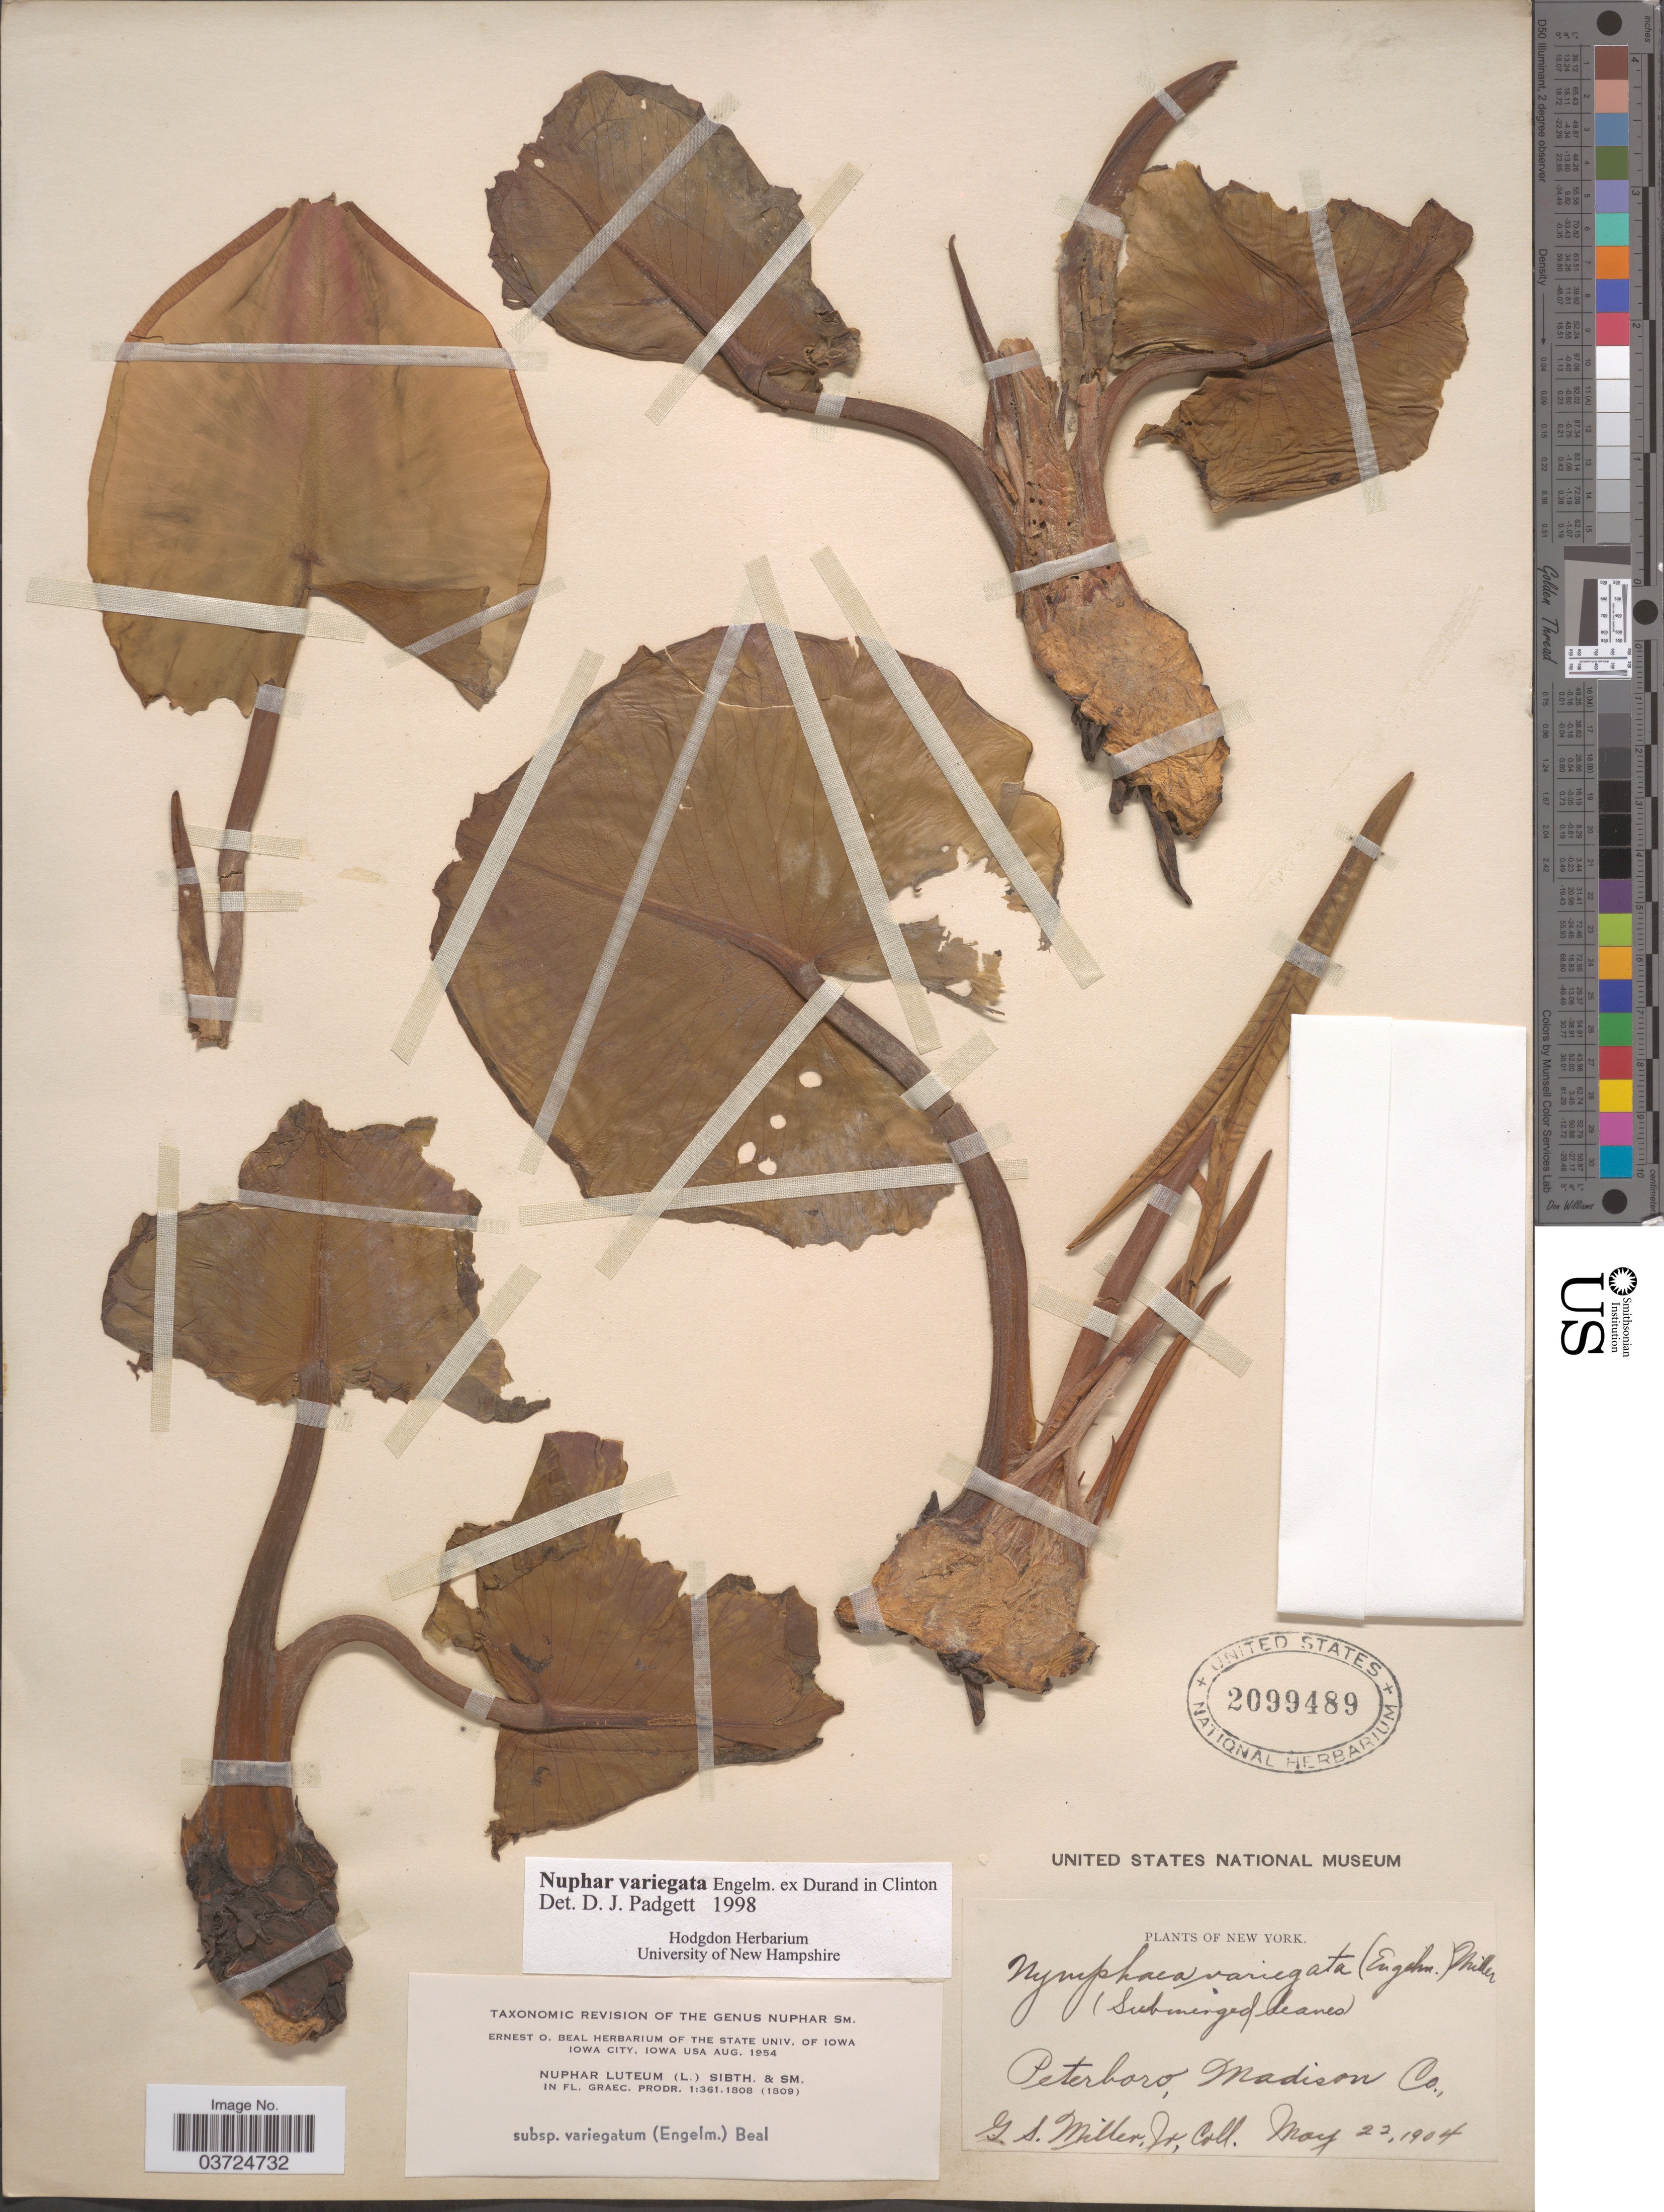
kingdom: Plantae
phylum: Tracheophyta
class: Magnoliopsida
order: Nymphaeales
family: Nymphaeaceae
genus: Nuphar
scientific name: Nuphar variegata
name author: Engelm. ex Durand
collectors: G. S. Miller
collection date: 1904-05-22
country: United States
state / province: New York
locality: Peterboro, Madison Co.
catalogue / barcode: US 2099489